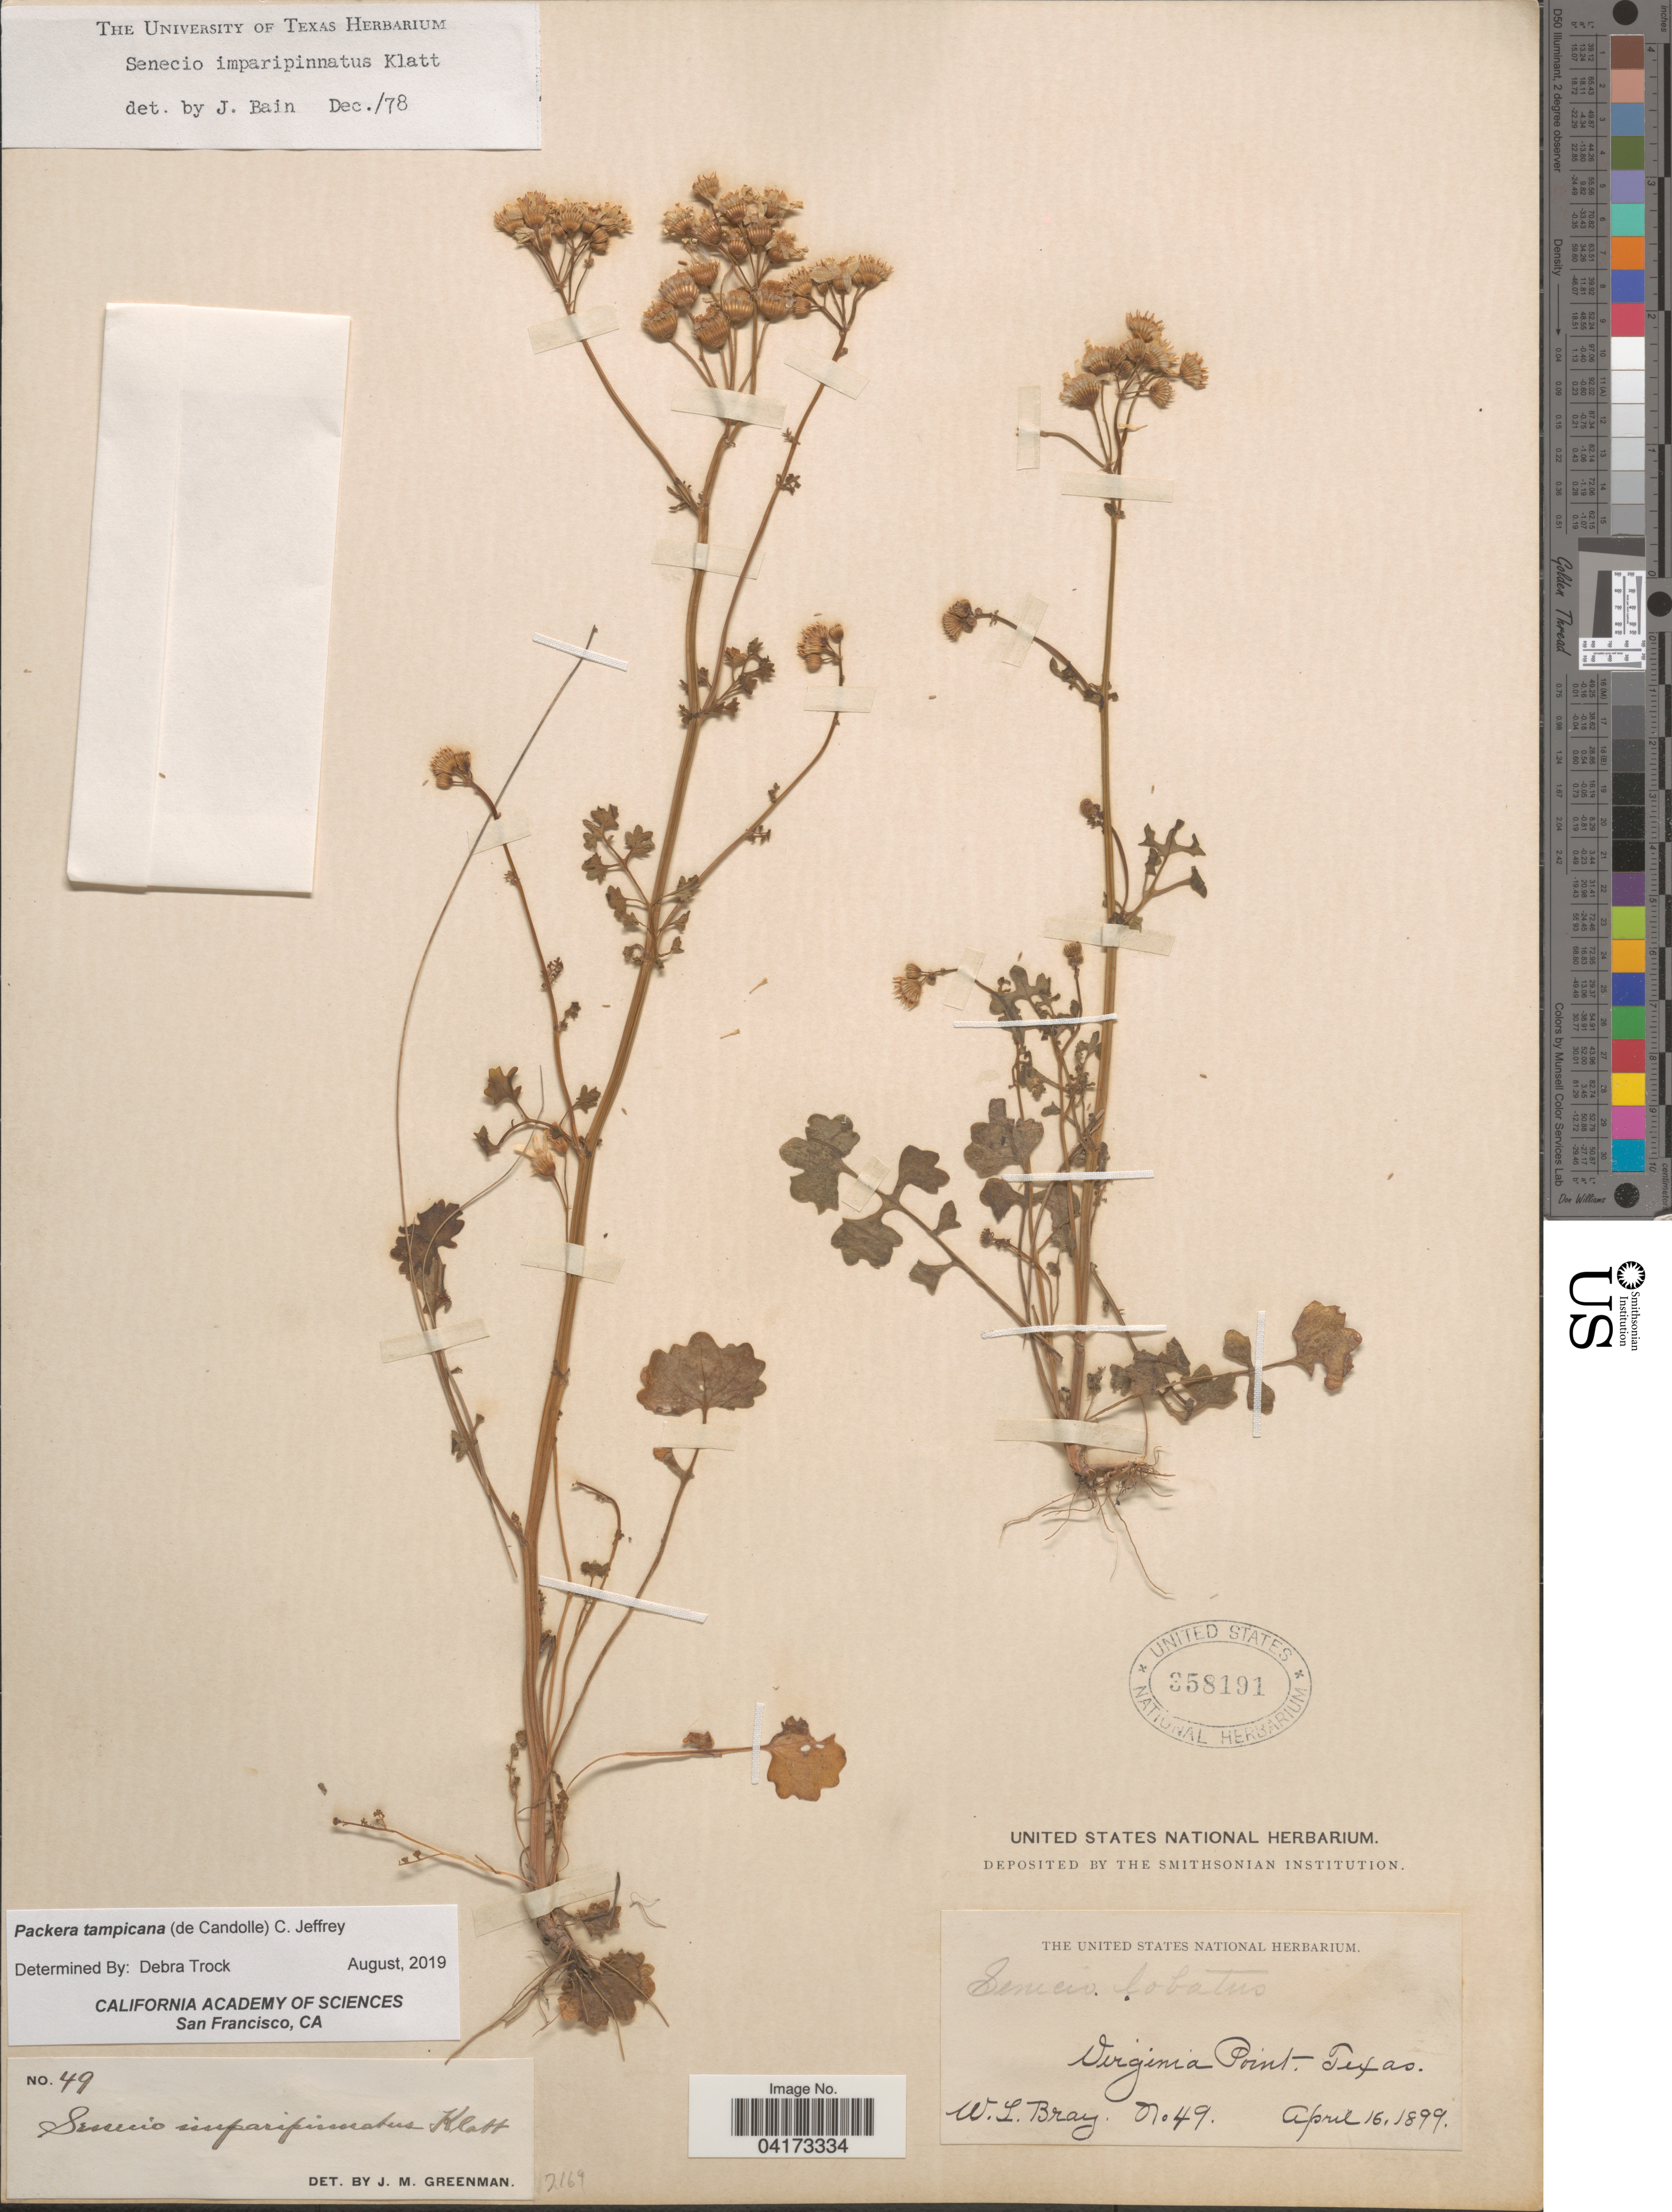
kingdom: Plantae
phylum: Tracheophyta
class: Magnoliopsida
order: Asterales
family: Asteraceae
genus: Packera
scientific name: Packera tampicana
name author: (DC.) C. Jeffrey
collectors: W. L. Bray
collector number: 49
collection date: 1899-04-16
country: United States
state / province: Texas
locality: Virginia Point.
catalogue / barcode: US 358191